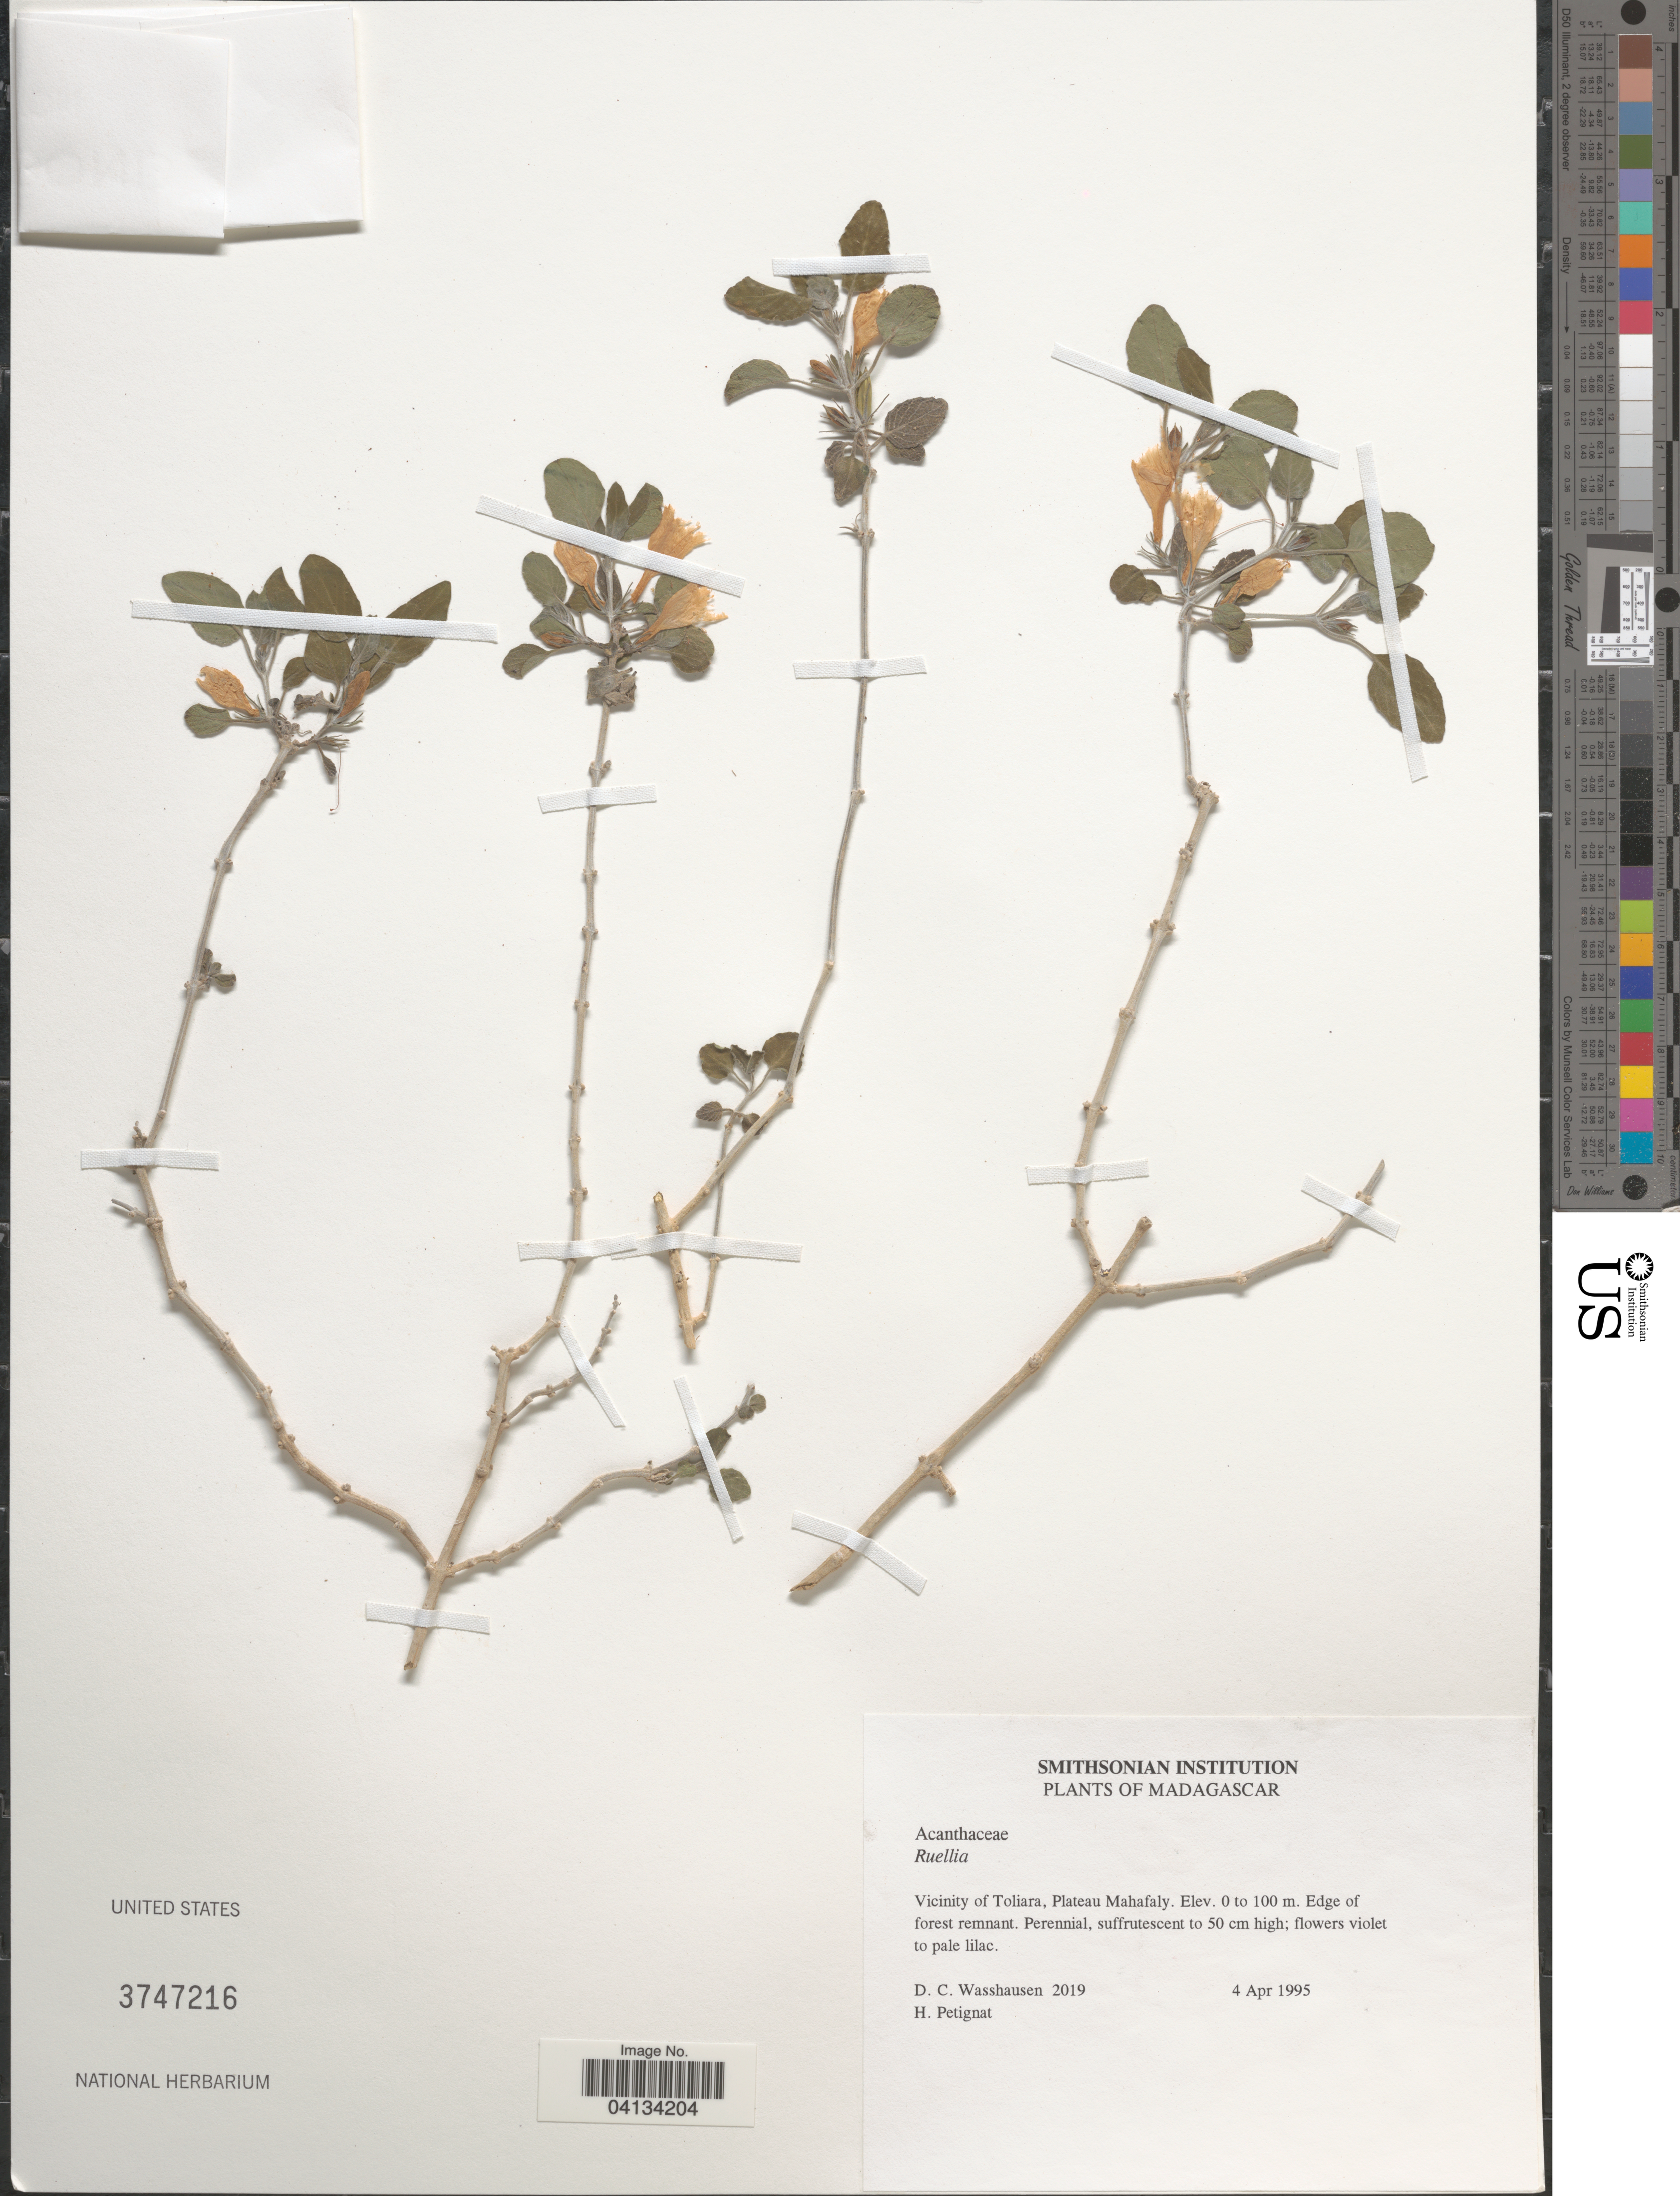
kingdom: Plantae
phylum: Tracheophyta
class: Magnoliopsida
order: Lamiales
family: Acanthaceae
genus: Ruellia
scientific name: Ruellia sp.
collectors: D. C. Wasshausen & H. Petignat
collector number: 2019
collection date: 1995-04-04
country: Madagascar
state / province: Atsimo-Andrefana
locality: Vicinity of Toliara, Plateau Mahafaly.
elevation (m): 0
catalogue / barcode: US 3747216